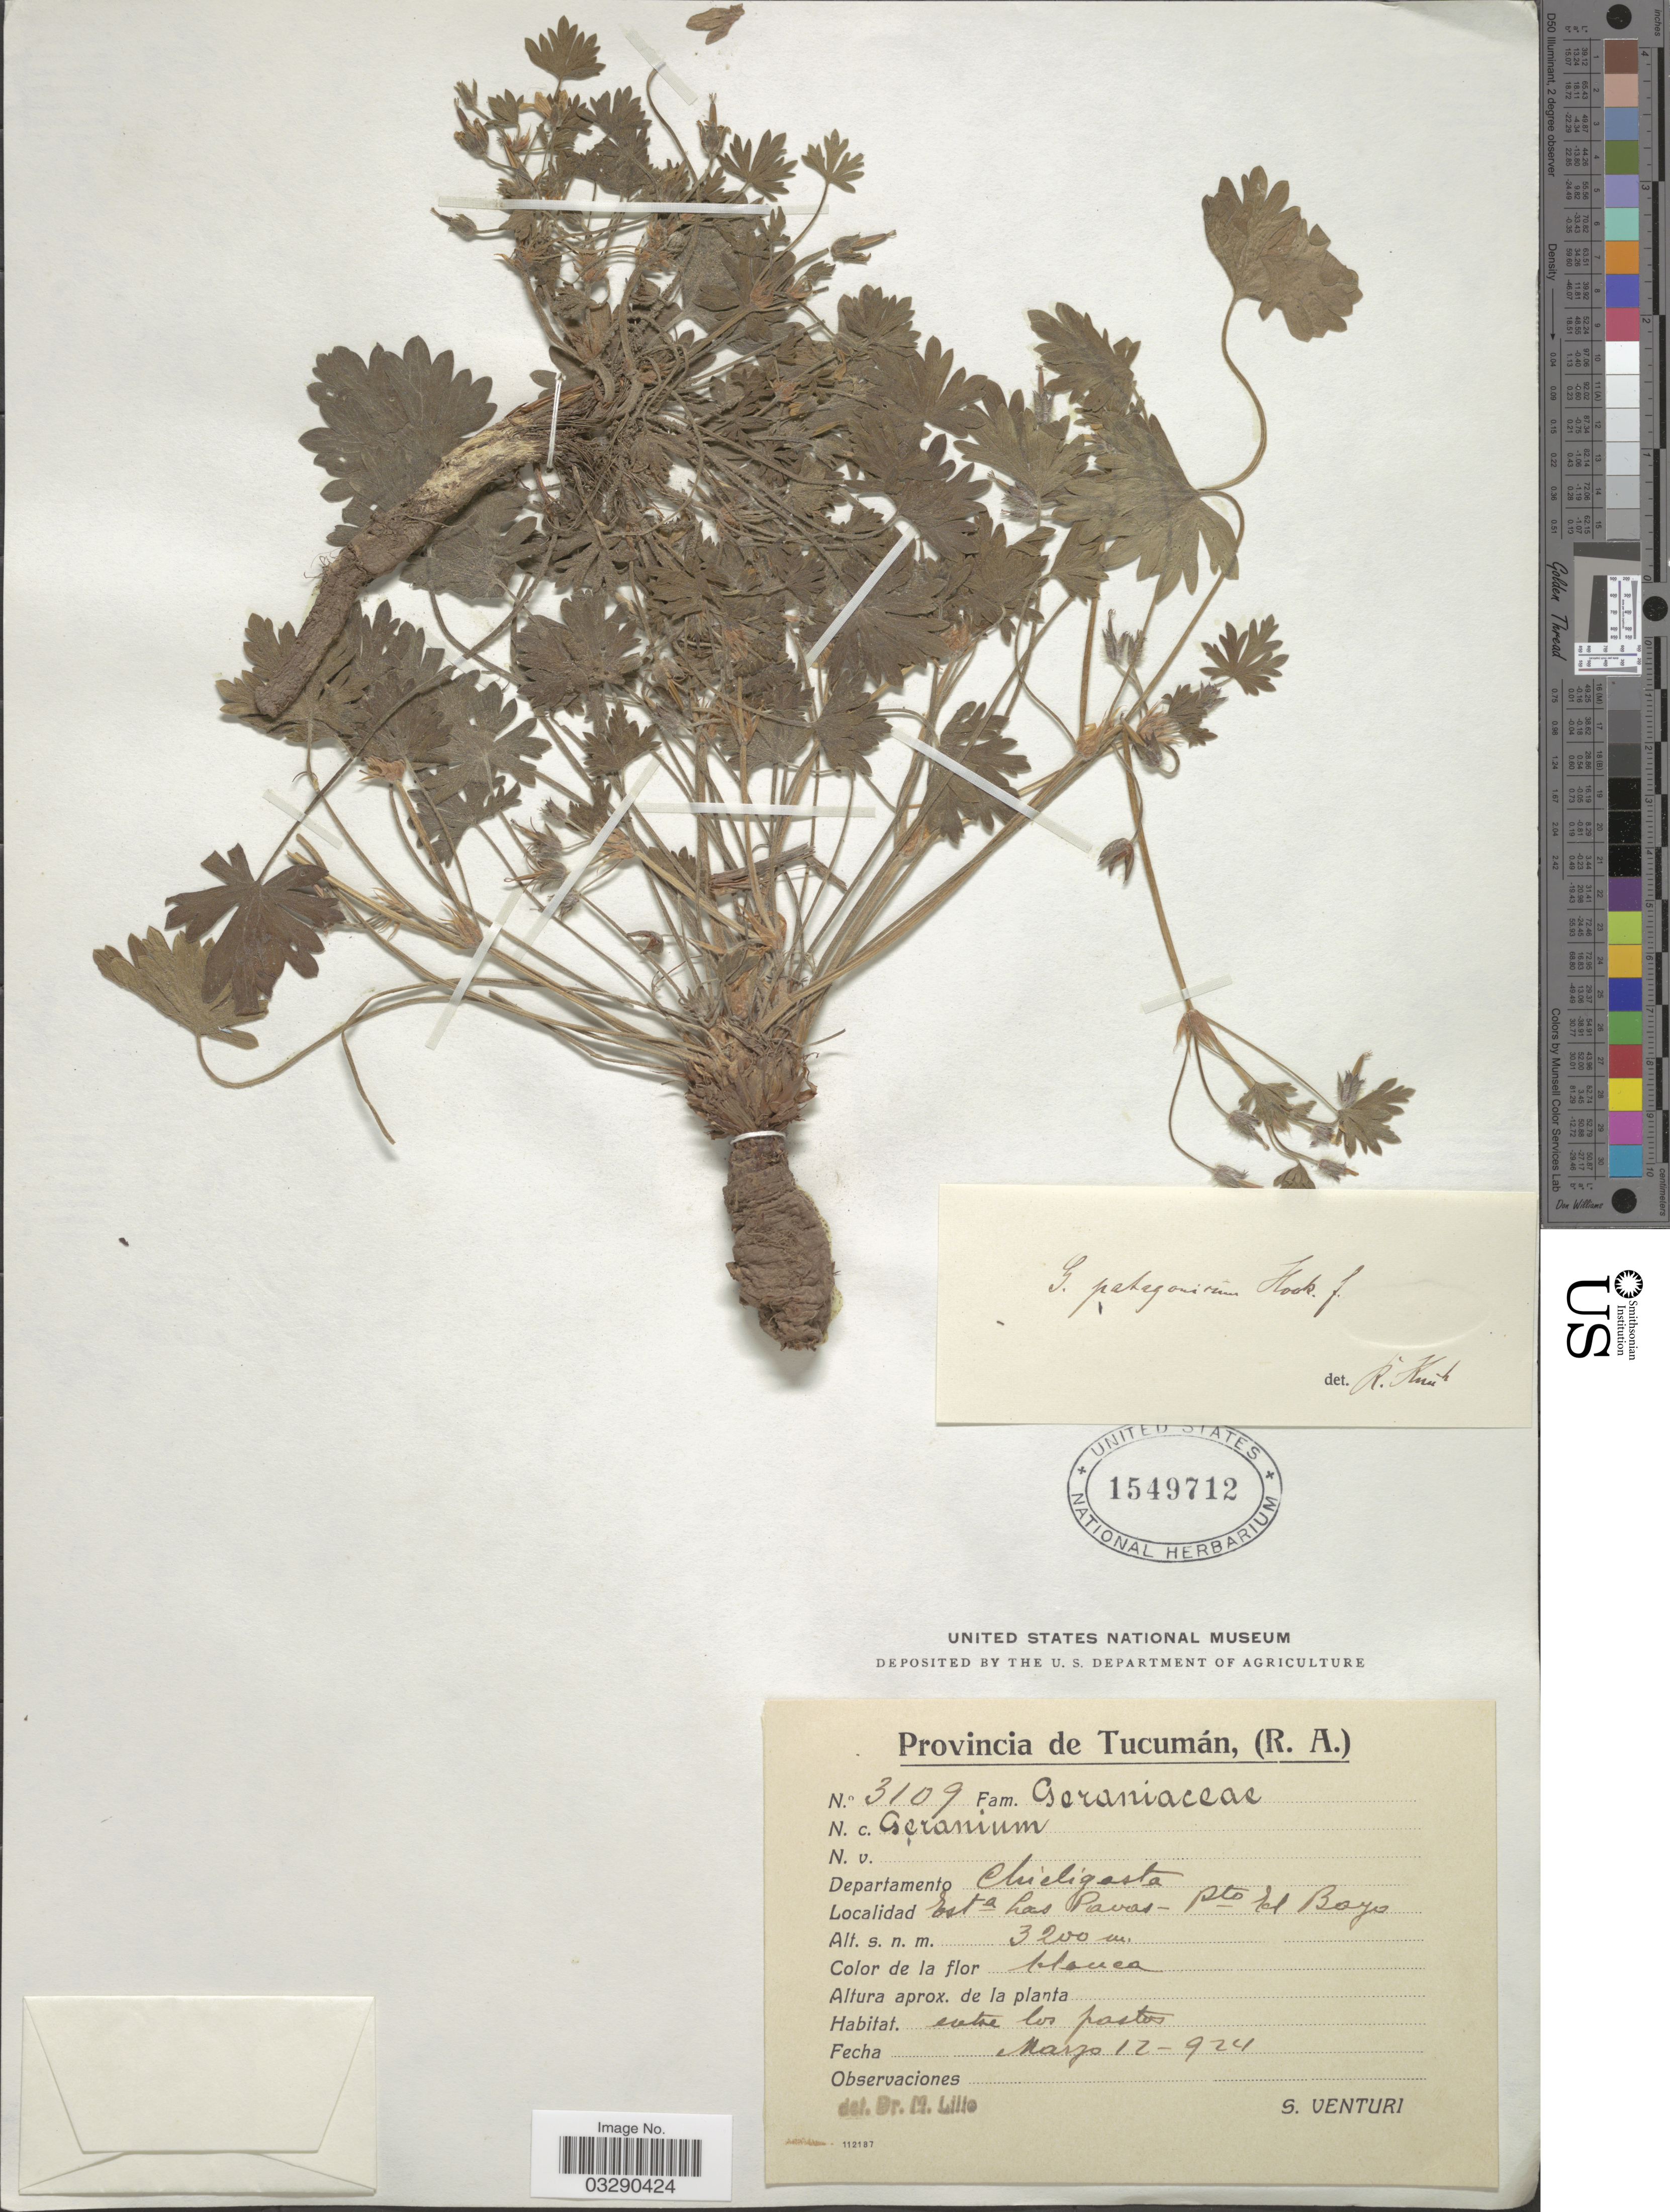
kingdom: Plantae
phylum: Tracheophyta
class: Magnoliopsida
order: Geraniales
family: Geraniaceae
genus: Geranium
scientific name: Geranium sp.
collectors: S. Venturi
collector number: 3109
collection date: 1924-03-12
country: Argentina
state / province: Tucuman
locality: Departamento Chicligasta. Esta. Las Pavas-Pto El Bayo.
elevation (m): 3200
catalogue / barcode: US 1549712